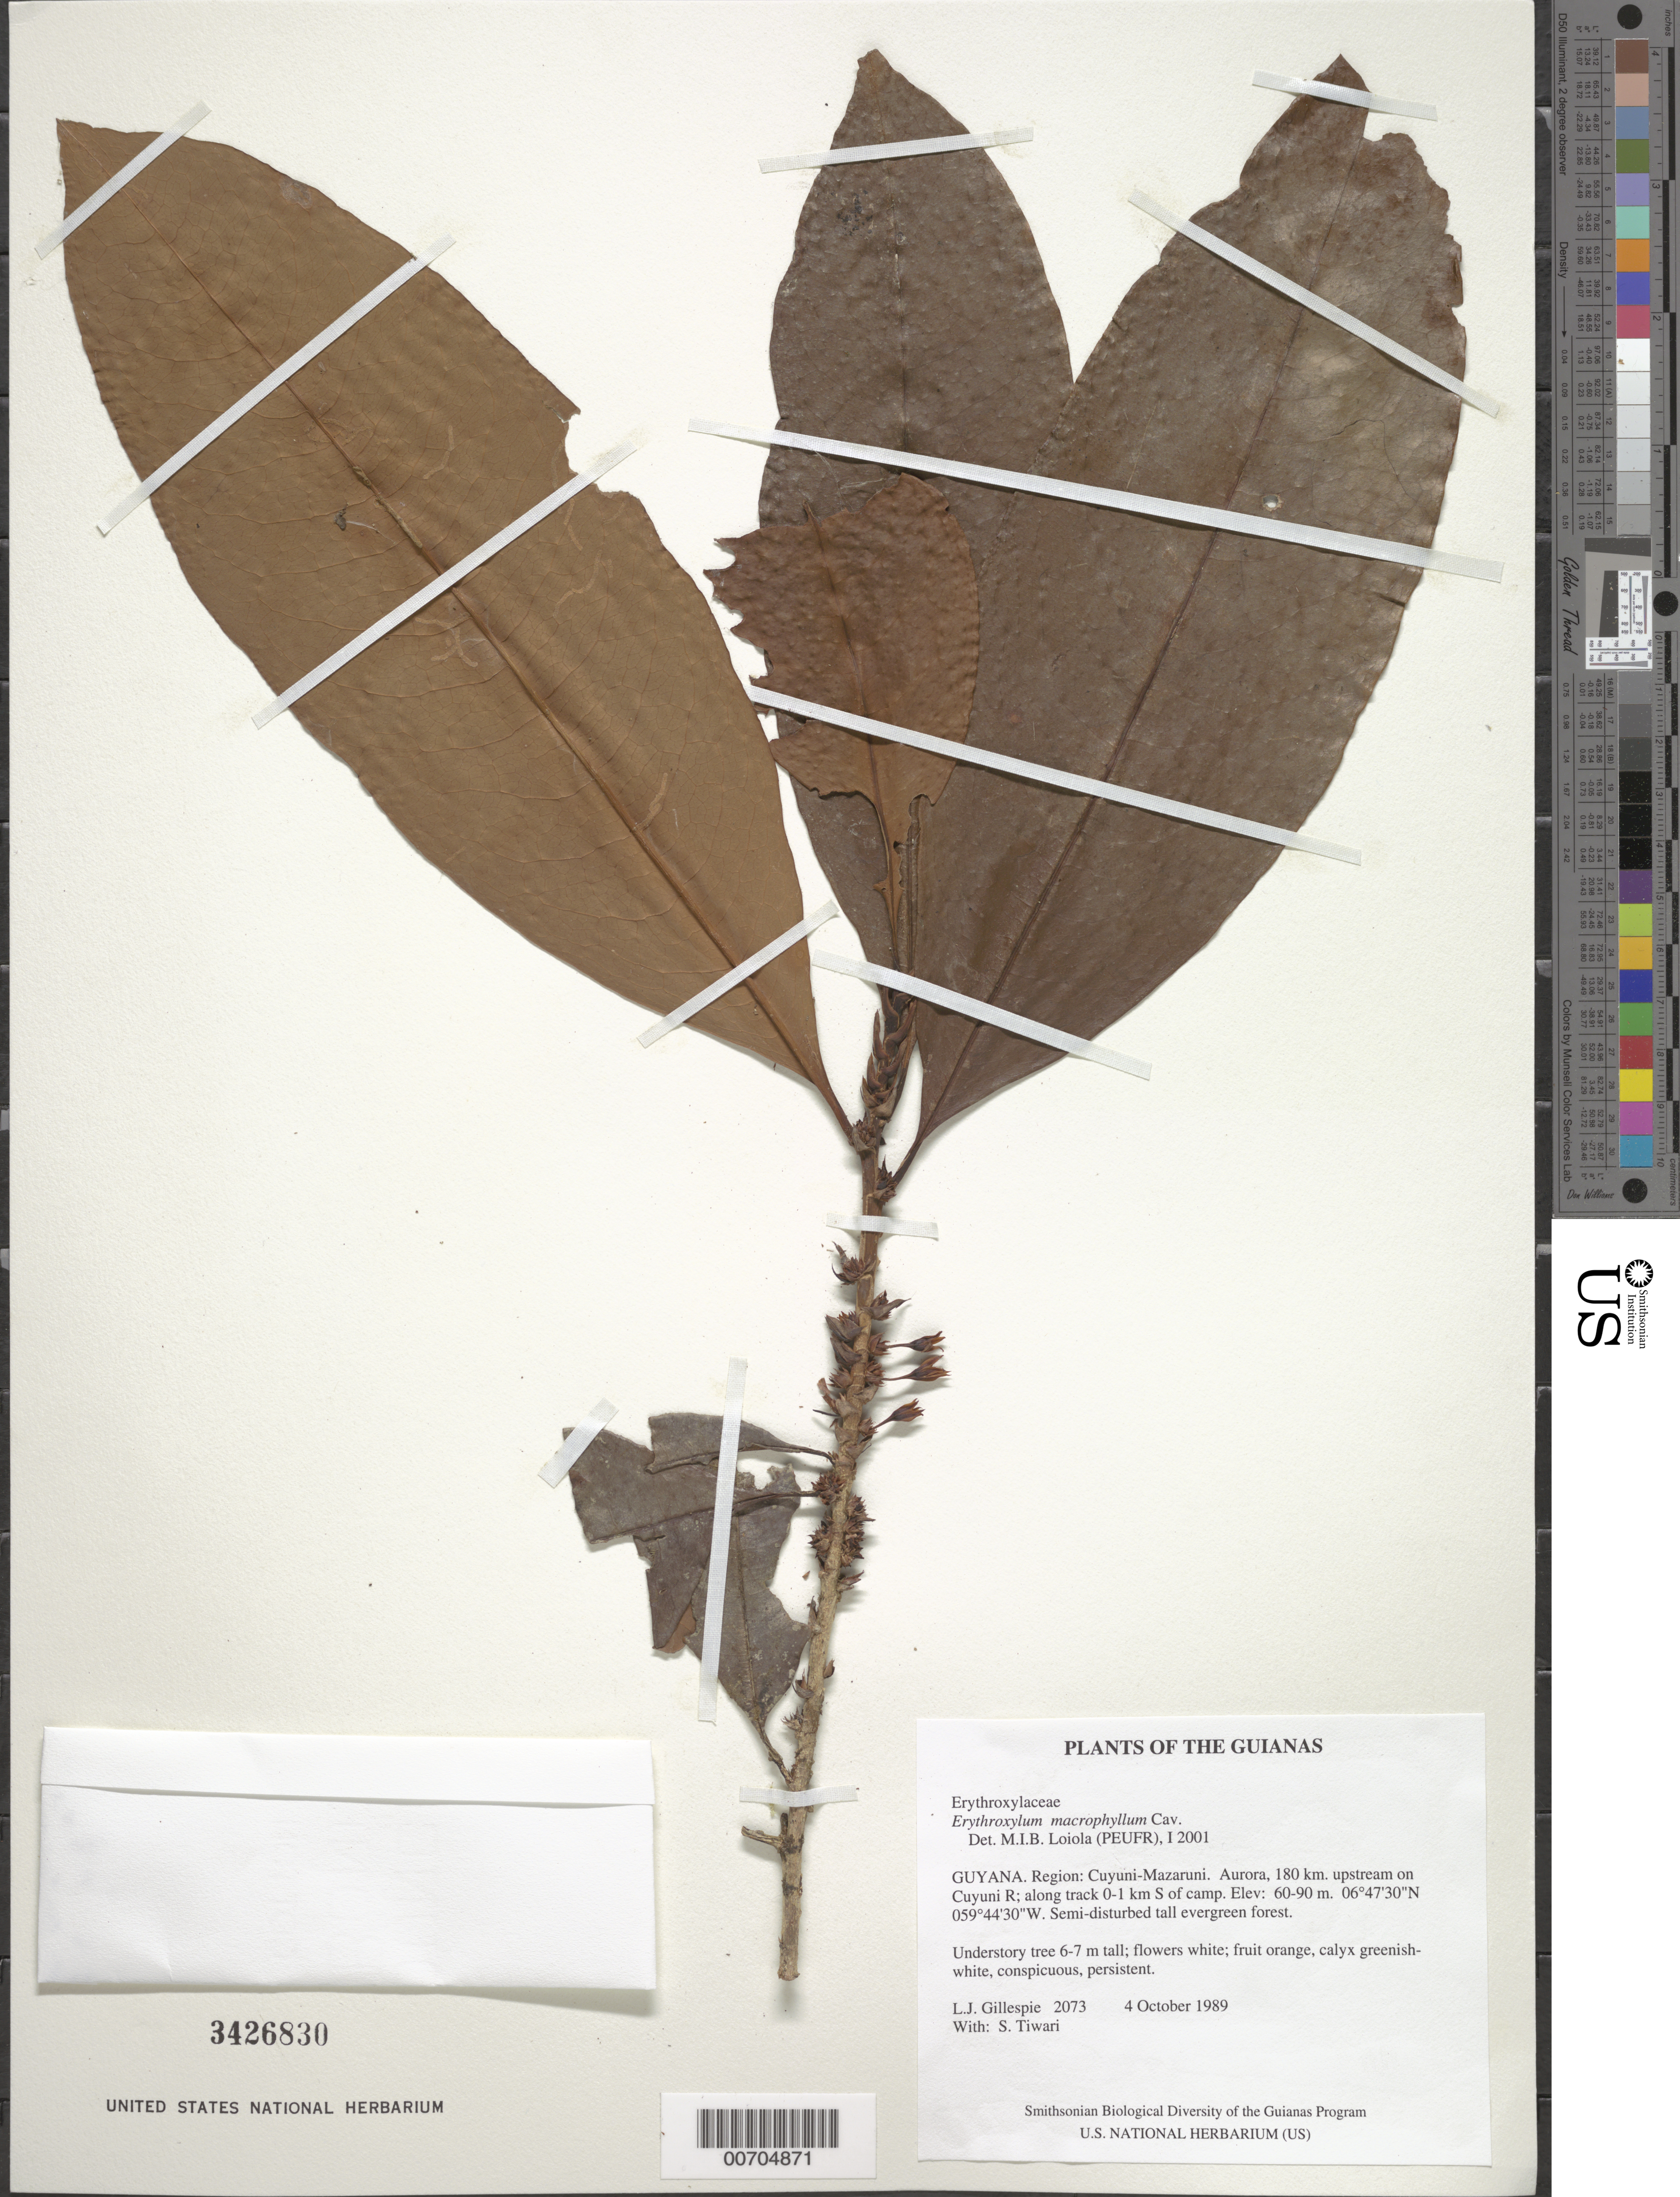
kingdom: Plantae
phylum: Tracheophyta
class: Magnoliopsida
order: Malpighiales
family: Erythroxylaceae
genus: Erythroxylum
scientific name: Erythroxylum macrophyllum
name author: Cav.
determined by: Loiola, M. I. B.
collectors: L. J. Gillespie & S. Tiwari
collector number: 2073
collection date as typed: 4 October 1989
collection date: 1989-10-04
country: Guyana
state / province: Cuyuni-Mazaruni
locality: Aurora, 180 km. upstream on Cuyuni R; along track 0-1 km S of camp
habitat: Semi-disturbed tall evergreen forest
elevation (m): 60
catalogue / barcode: US 3426830